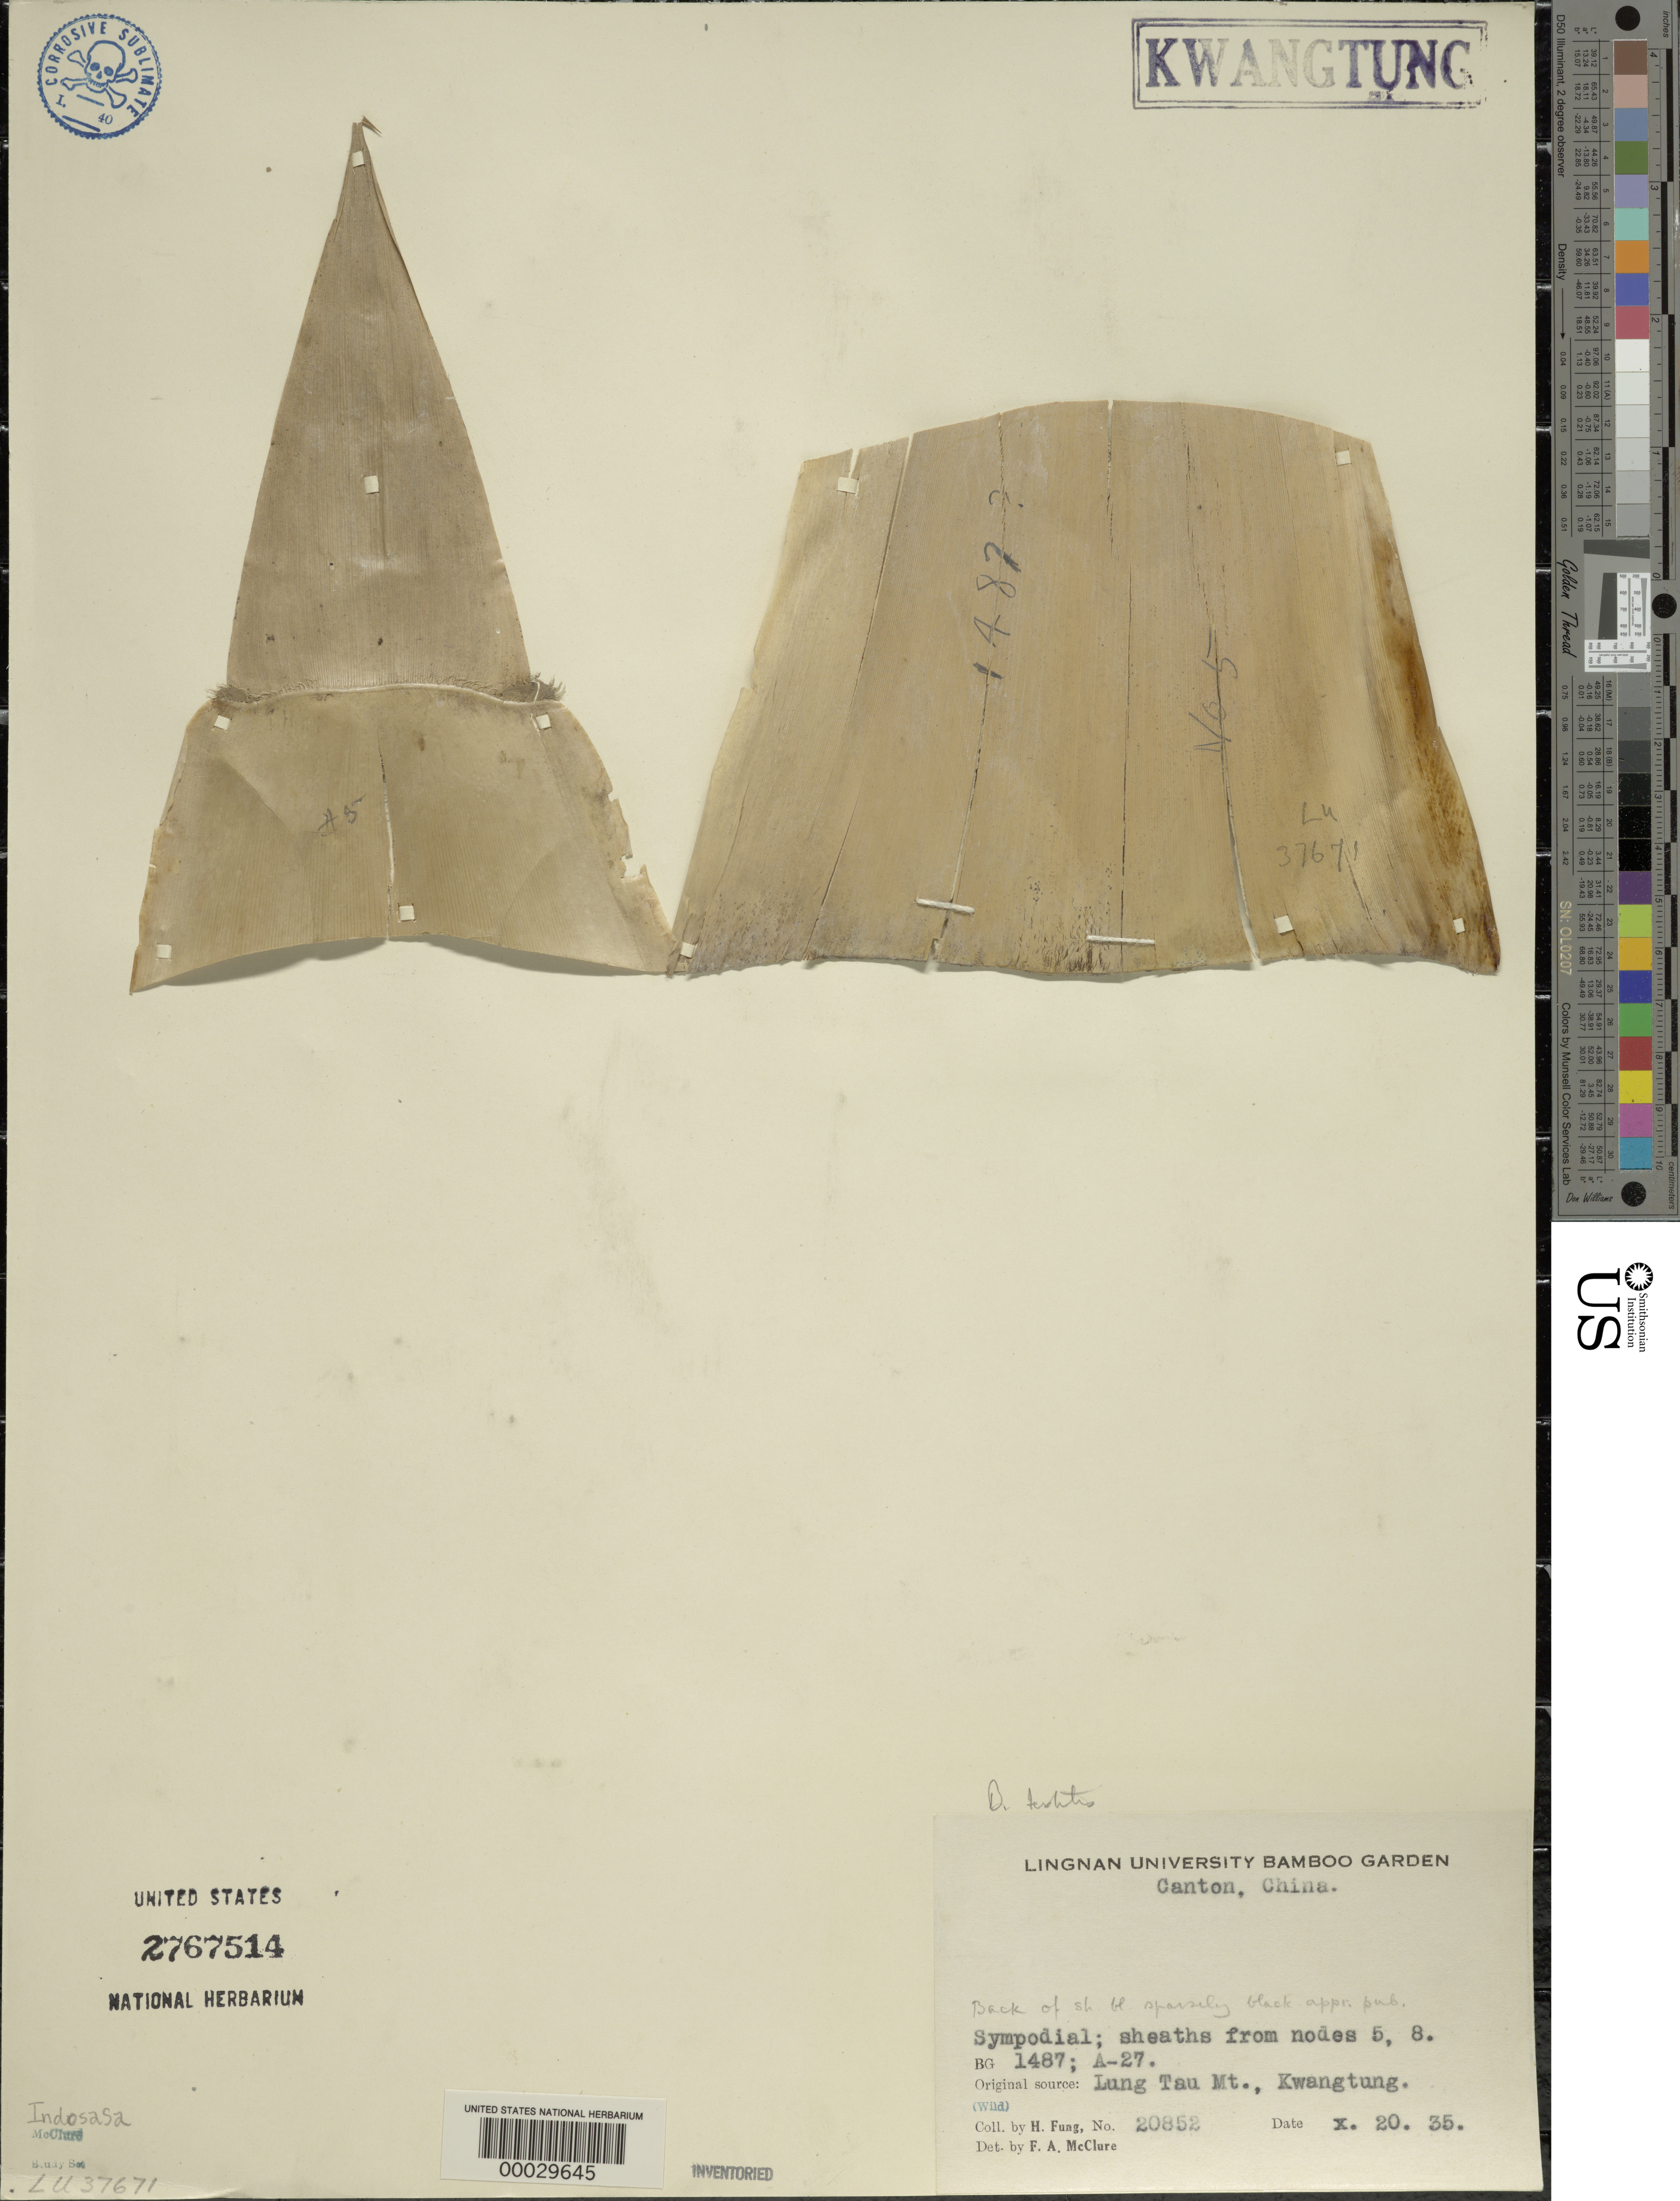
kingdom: Plantae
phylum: Tracheophyta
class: Liliopsida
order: Poales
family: Poaceae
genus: Indosasa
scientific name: Indosasa sp.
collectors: H. L. Fung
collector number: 20852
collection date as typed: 20 Oct 1935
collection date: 1935-10-20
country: China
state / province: Guangdong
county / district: Guangzhou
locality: L.u. bamboo garden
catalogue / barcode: US 2767514